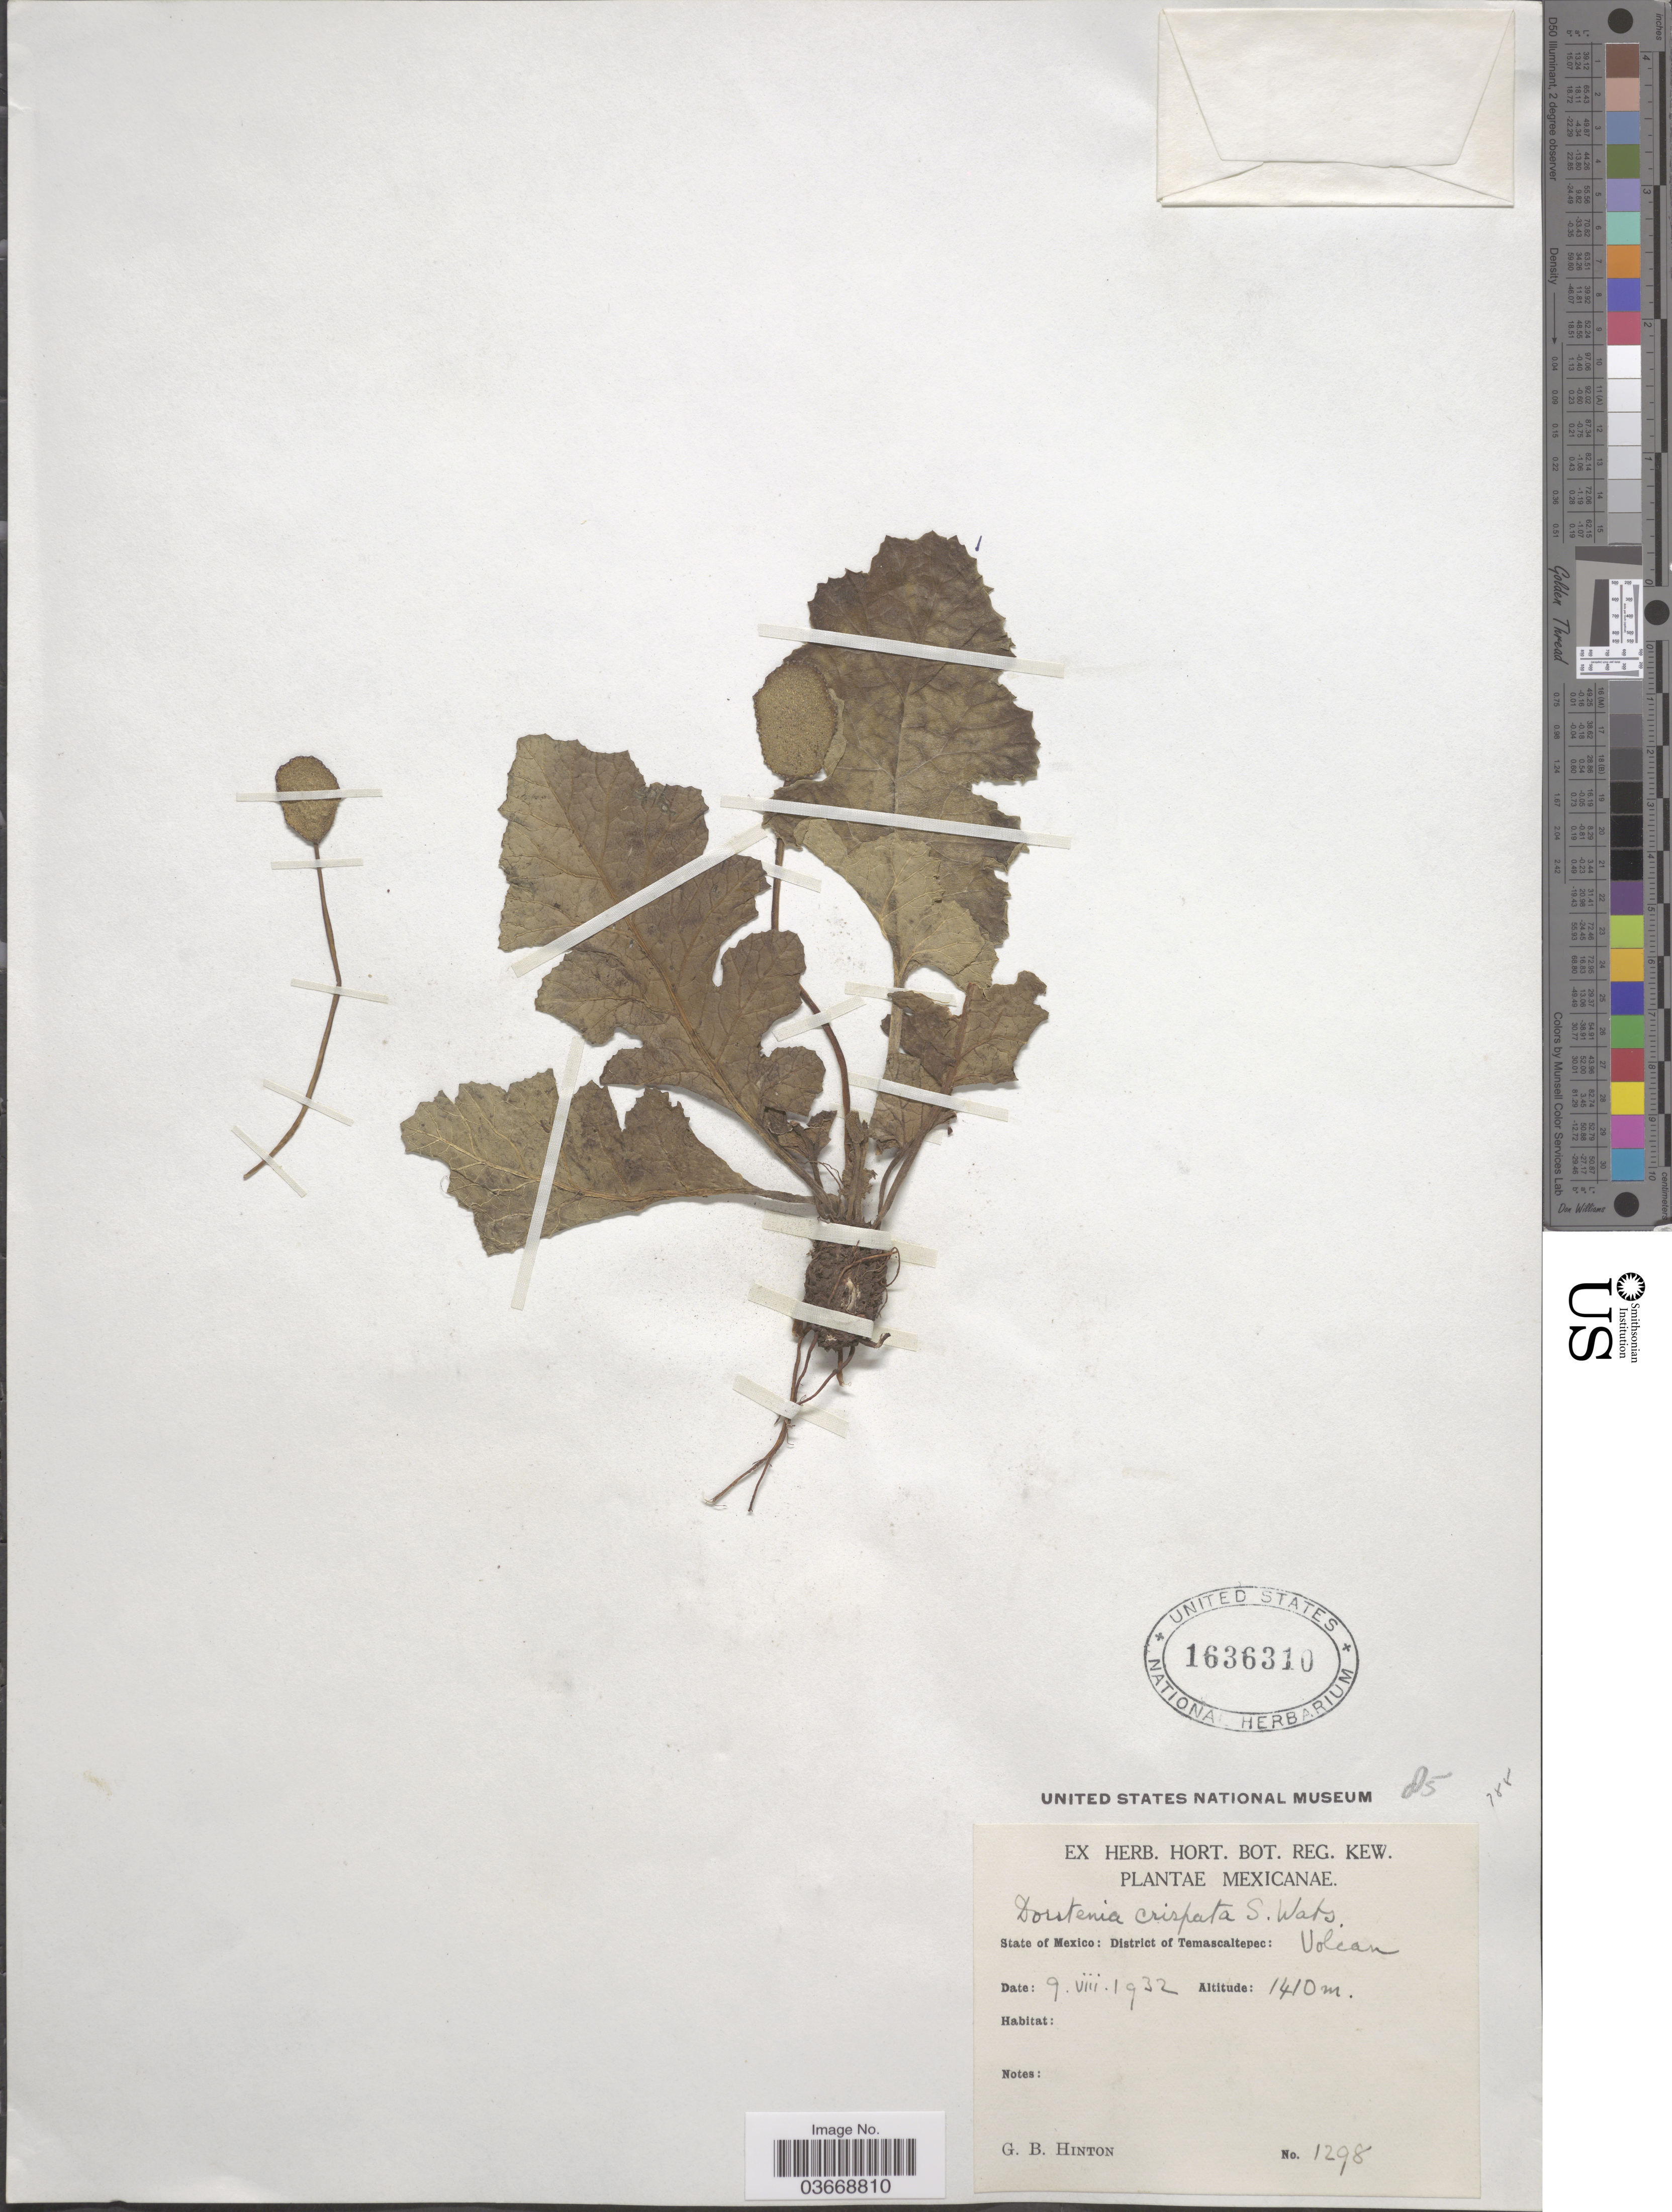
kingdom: Plantae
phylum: Tracheophyta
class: Magnoliopsida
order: Rosales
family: Moraceae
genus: Dorstenia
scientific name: Dorstenia crispata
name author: S. Watson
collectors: G. B. Hinton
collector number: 1298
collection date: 1932-08-09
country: Mexico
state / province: México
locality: District of Temascaltepec: Volcan.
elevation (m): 1410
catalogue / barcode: US 1636310